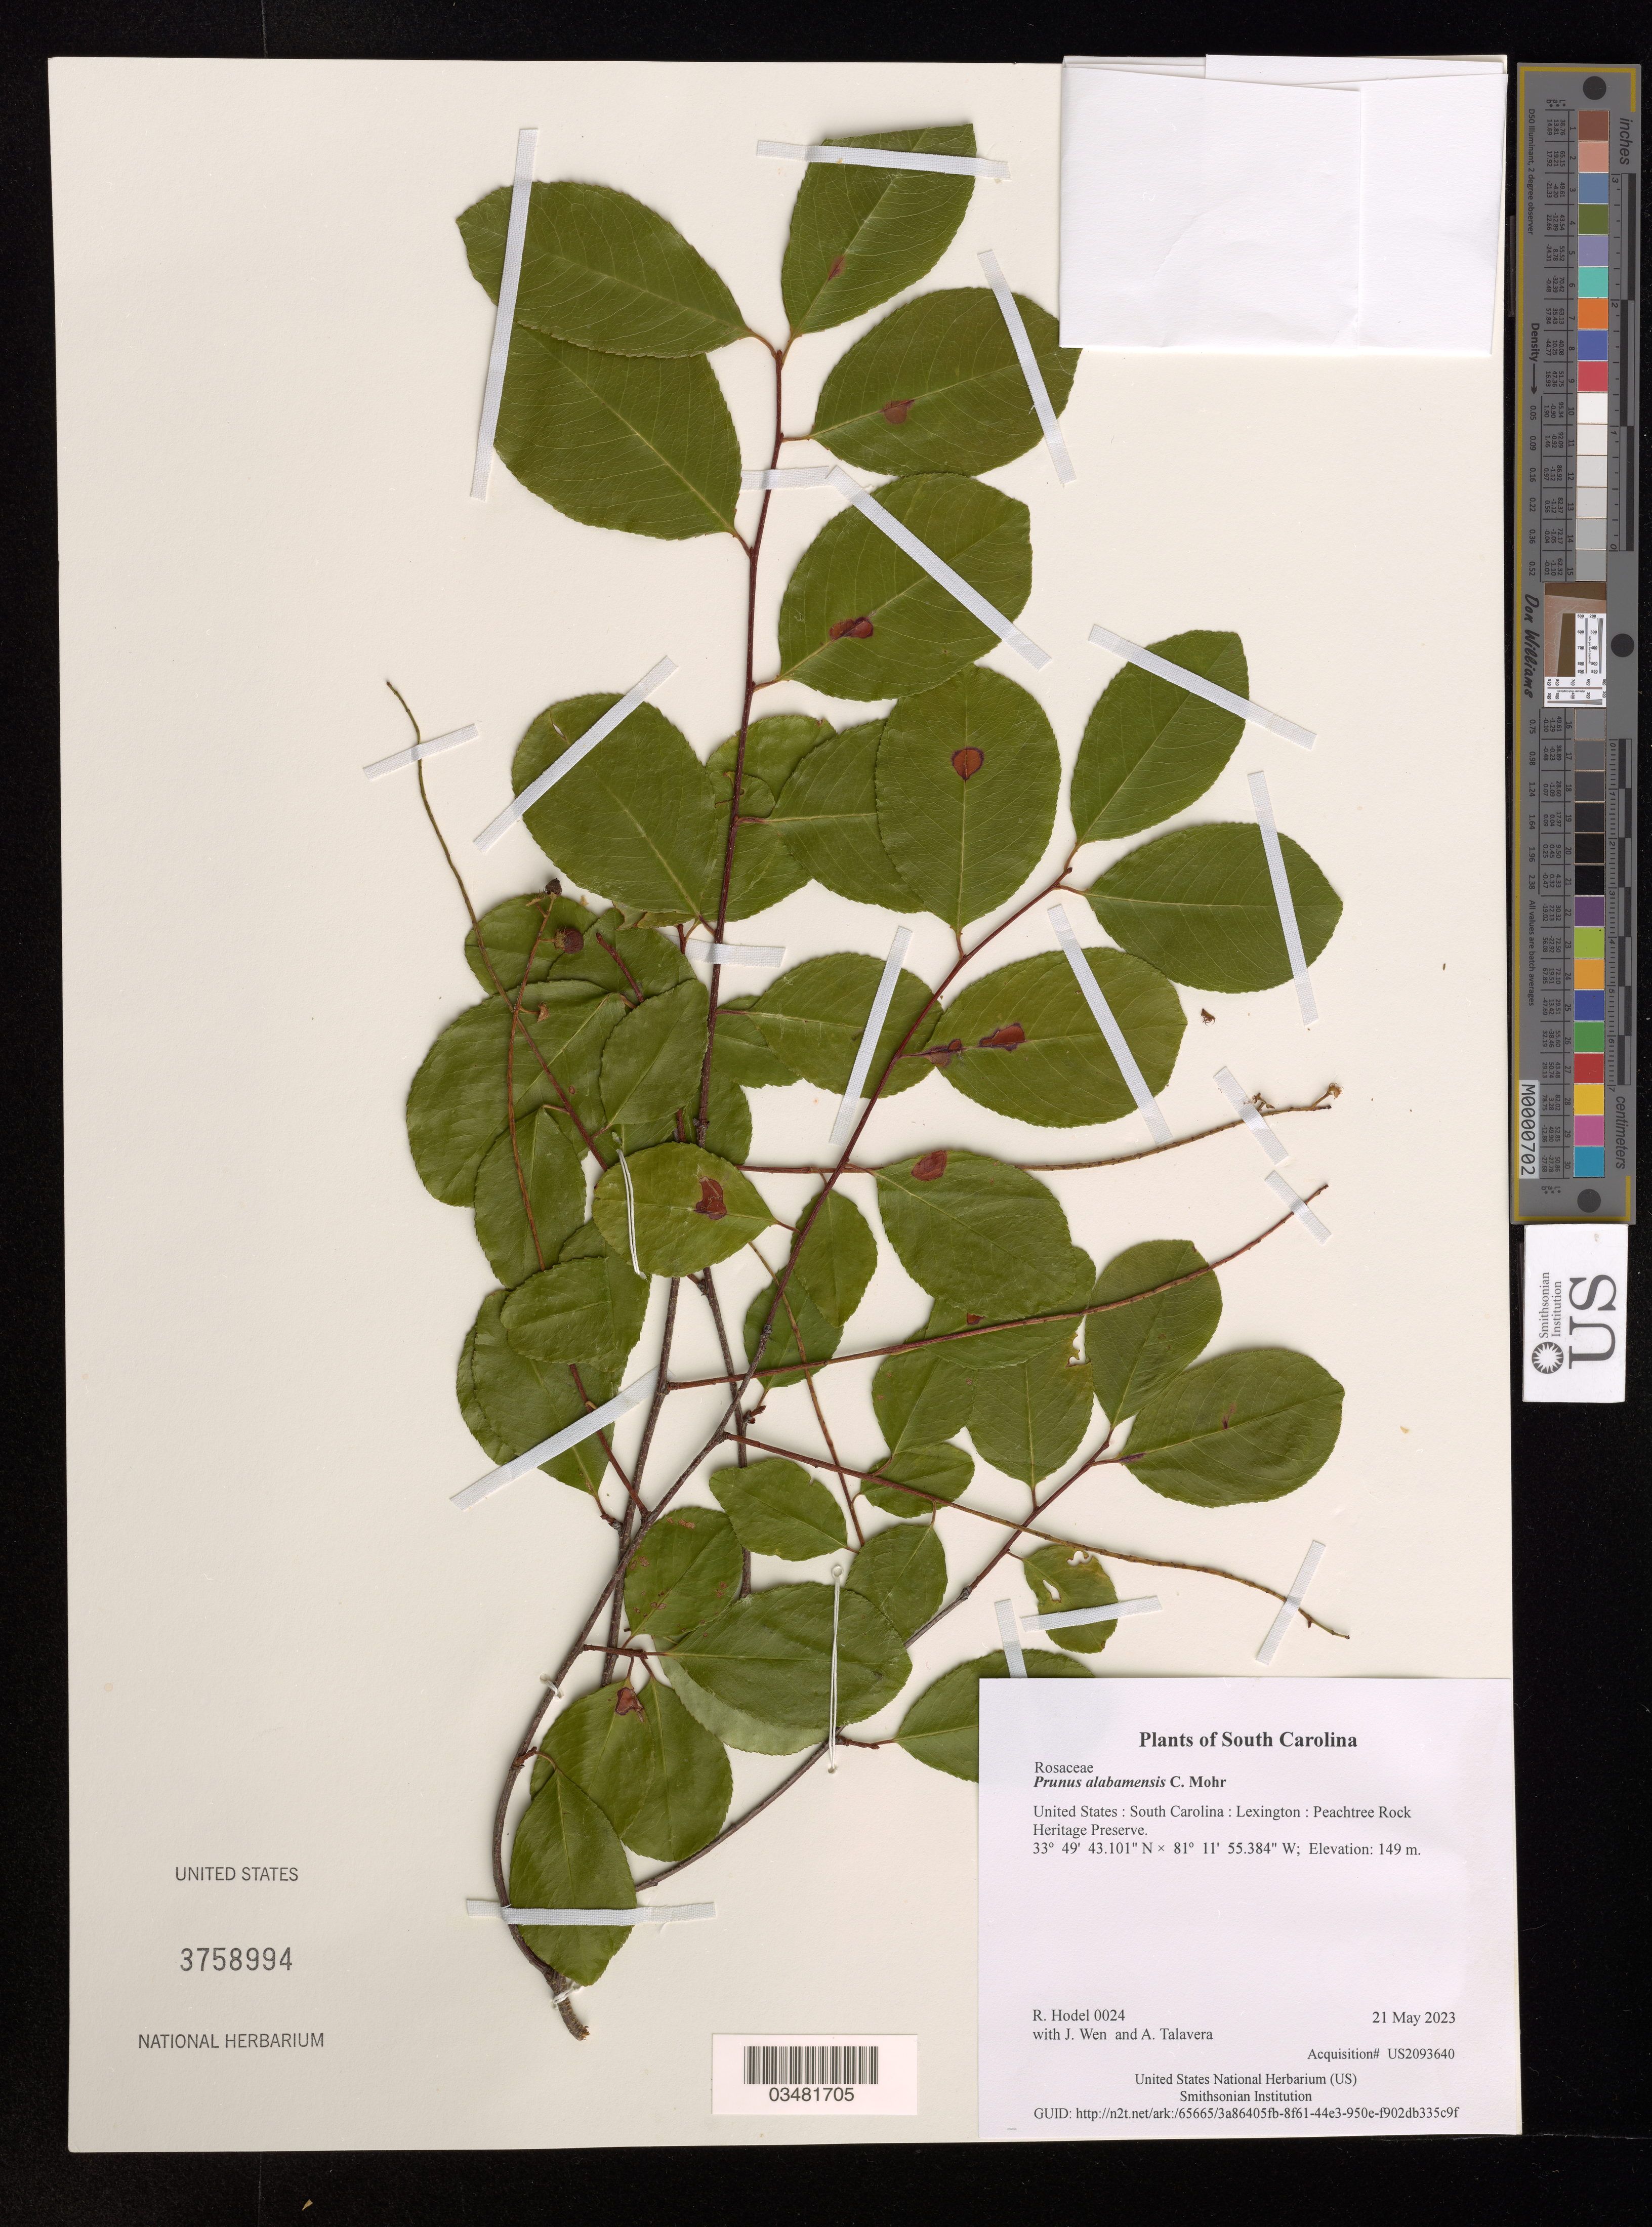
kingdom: Plantae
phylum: Tracheophyta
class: Magnoliopsida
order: Rosales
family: Rosaceae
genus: Prunus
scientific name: Prunus alabamensis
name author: C. Mohr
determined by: Hodel, Richard G. J.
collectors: R. Hodel, J. Wen & A. Talavera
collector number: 0024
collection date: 2023-05-21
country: United States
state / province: South Carolina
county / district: Lexington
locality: Peachtree Rock Heritage Preserve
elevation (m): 149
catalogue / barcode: US 3758994